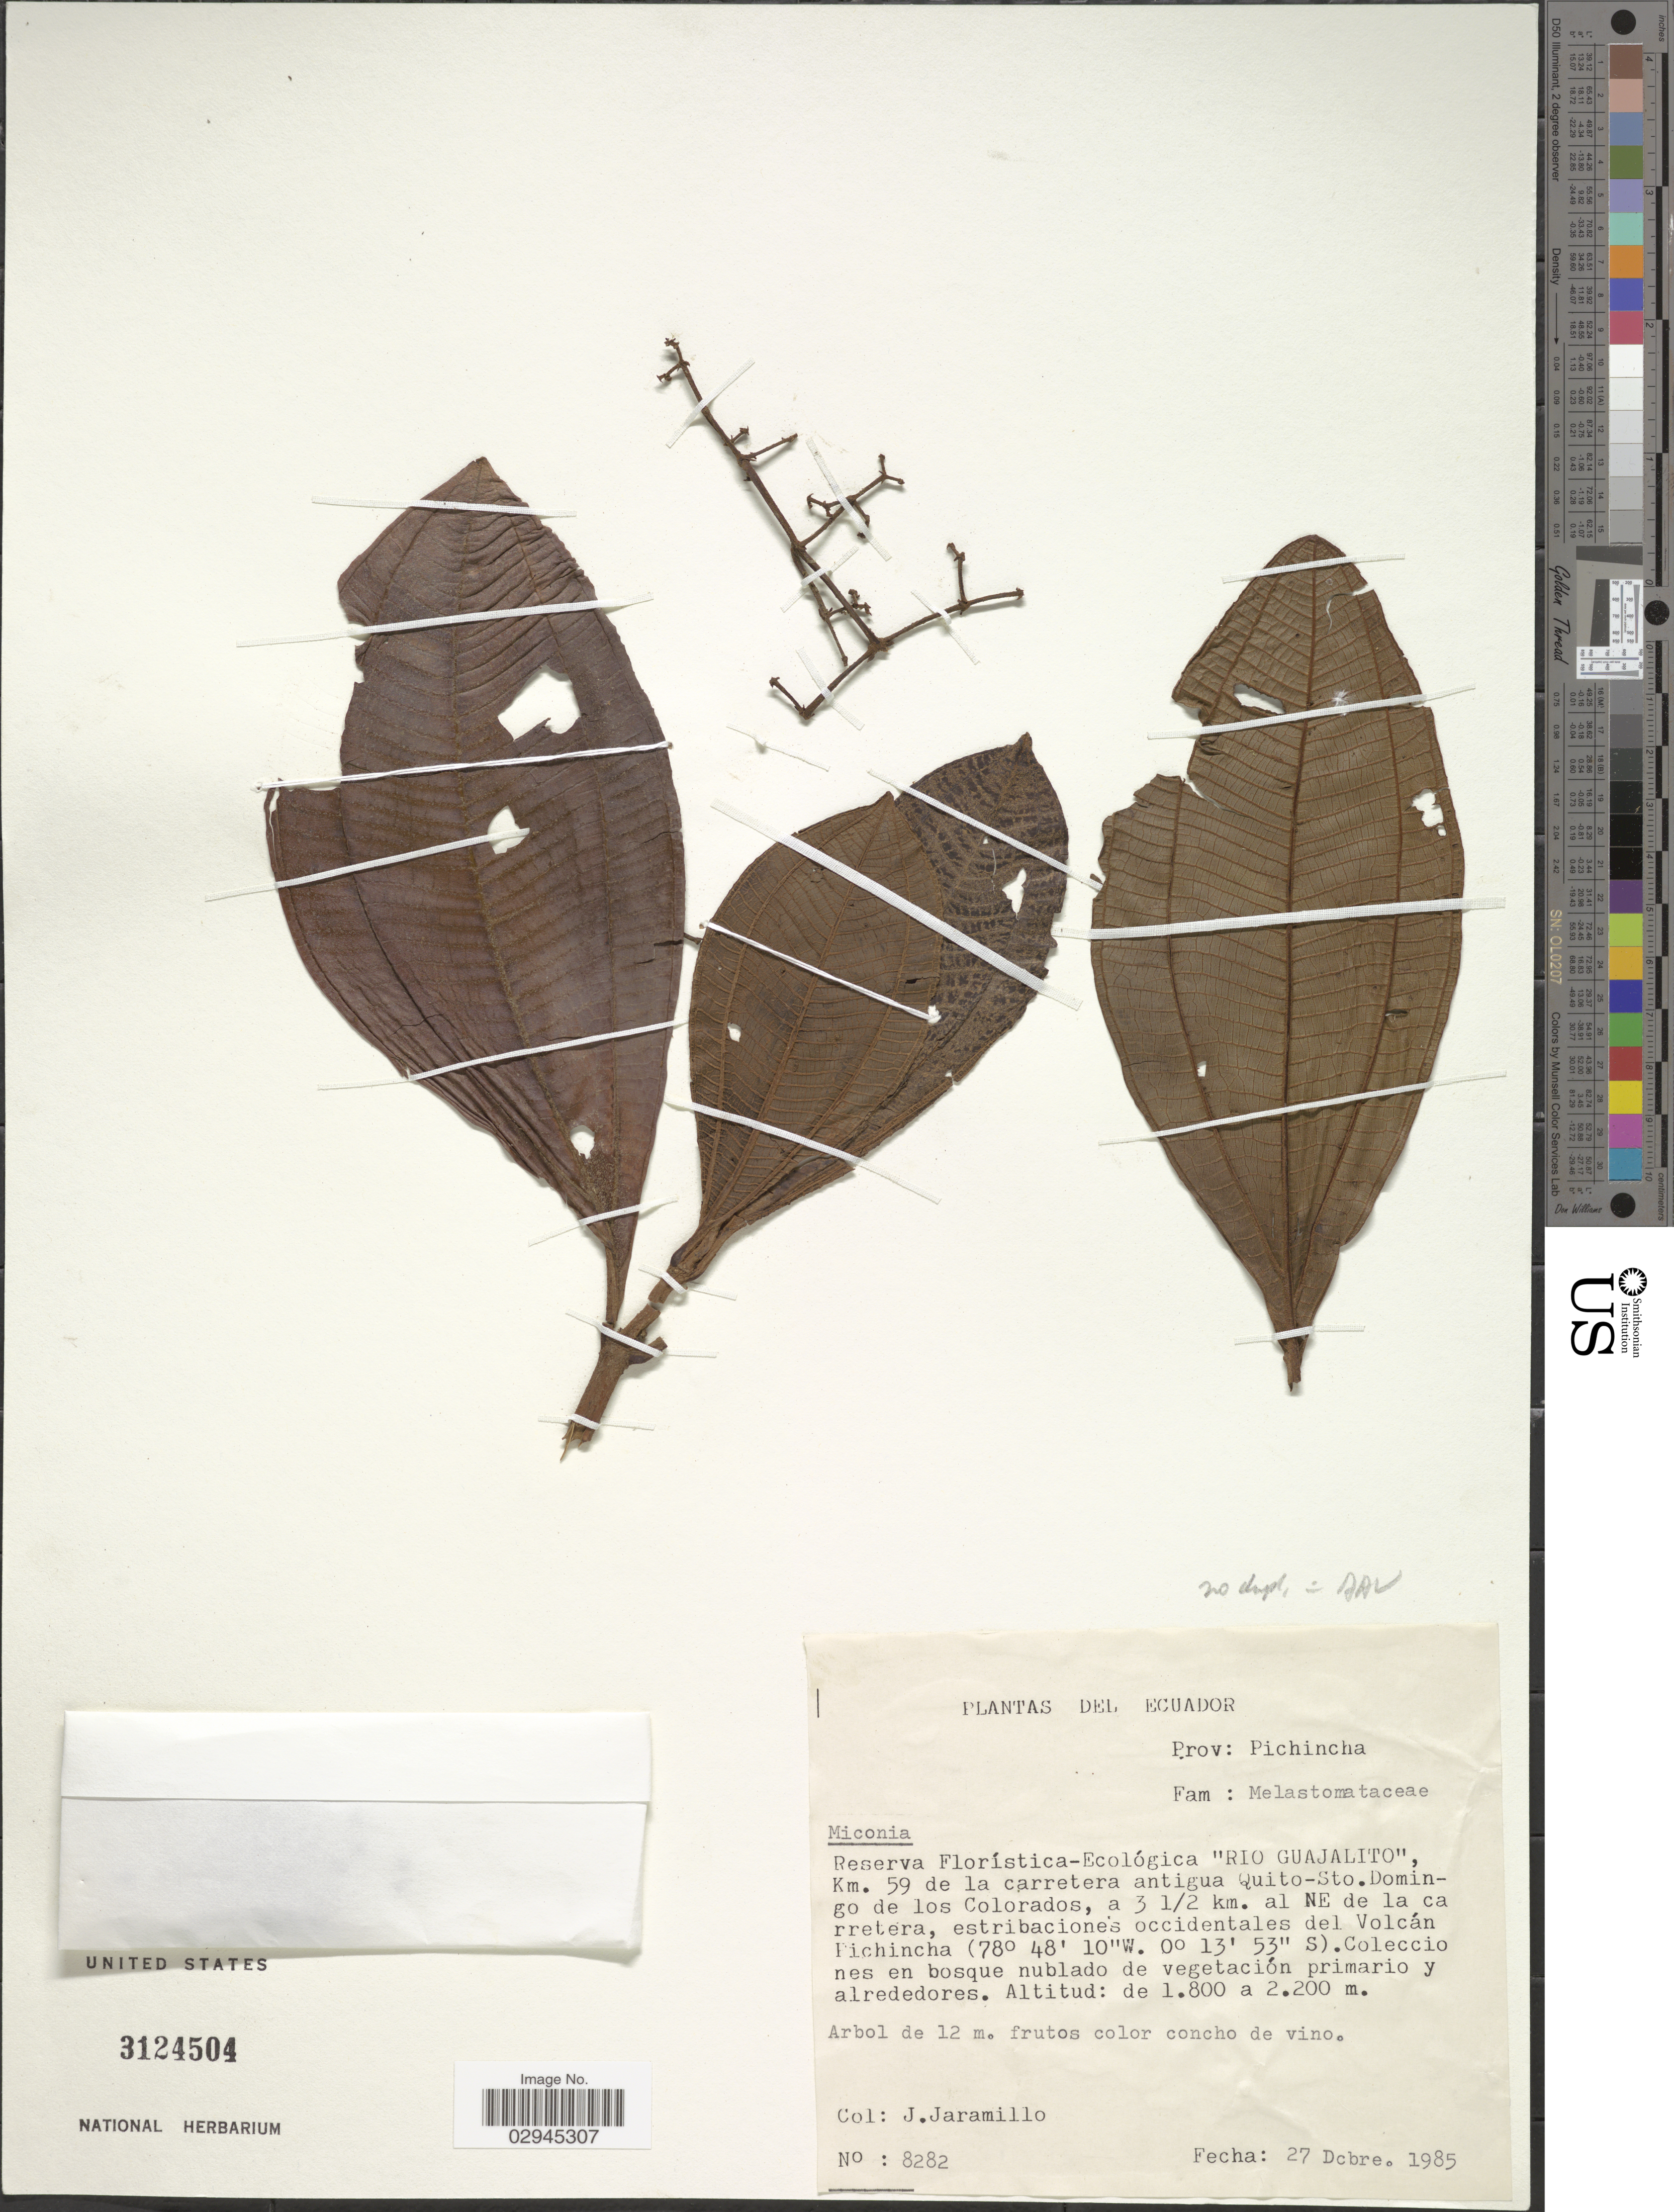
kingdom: Plantae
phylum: Tracheophyta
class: Magnoliopsida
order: Myrtales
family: Melastomataceae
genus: Miconia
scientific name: Miconia sp.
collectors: J. Jaramillo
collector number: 8282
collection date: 1985-12-27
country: Ecuador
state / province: Pichincha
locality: Reserva Florística-Ecológica "Rio Guajalito", Km. 59 de la carretera antigua Quito-Sto. Domingo de los Colorados, a 3½ km. al NE de la carretera, estribaciones occidentales del Volcán Pichincha.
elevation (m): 1800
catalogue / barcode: US 3124504